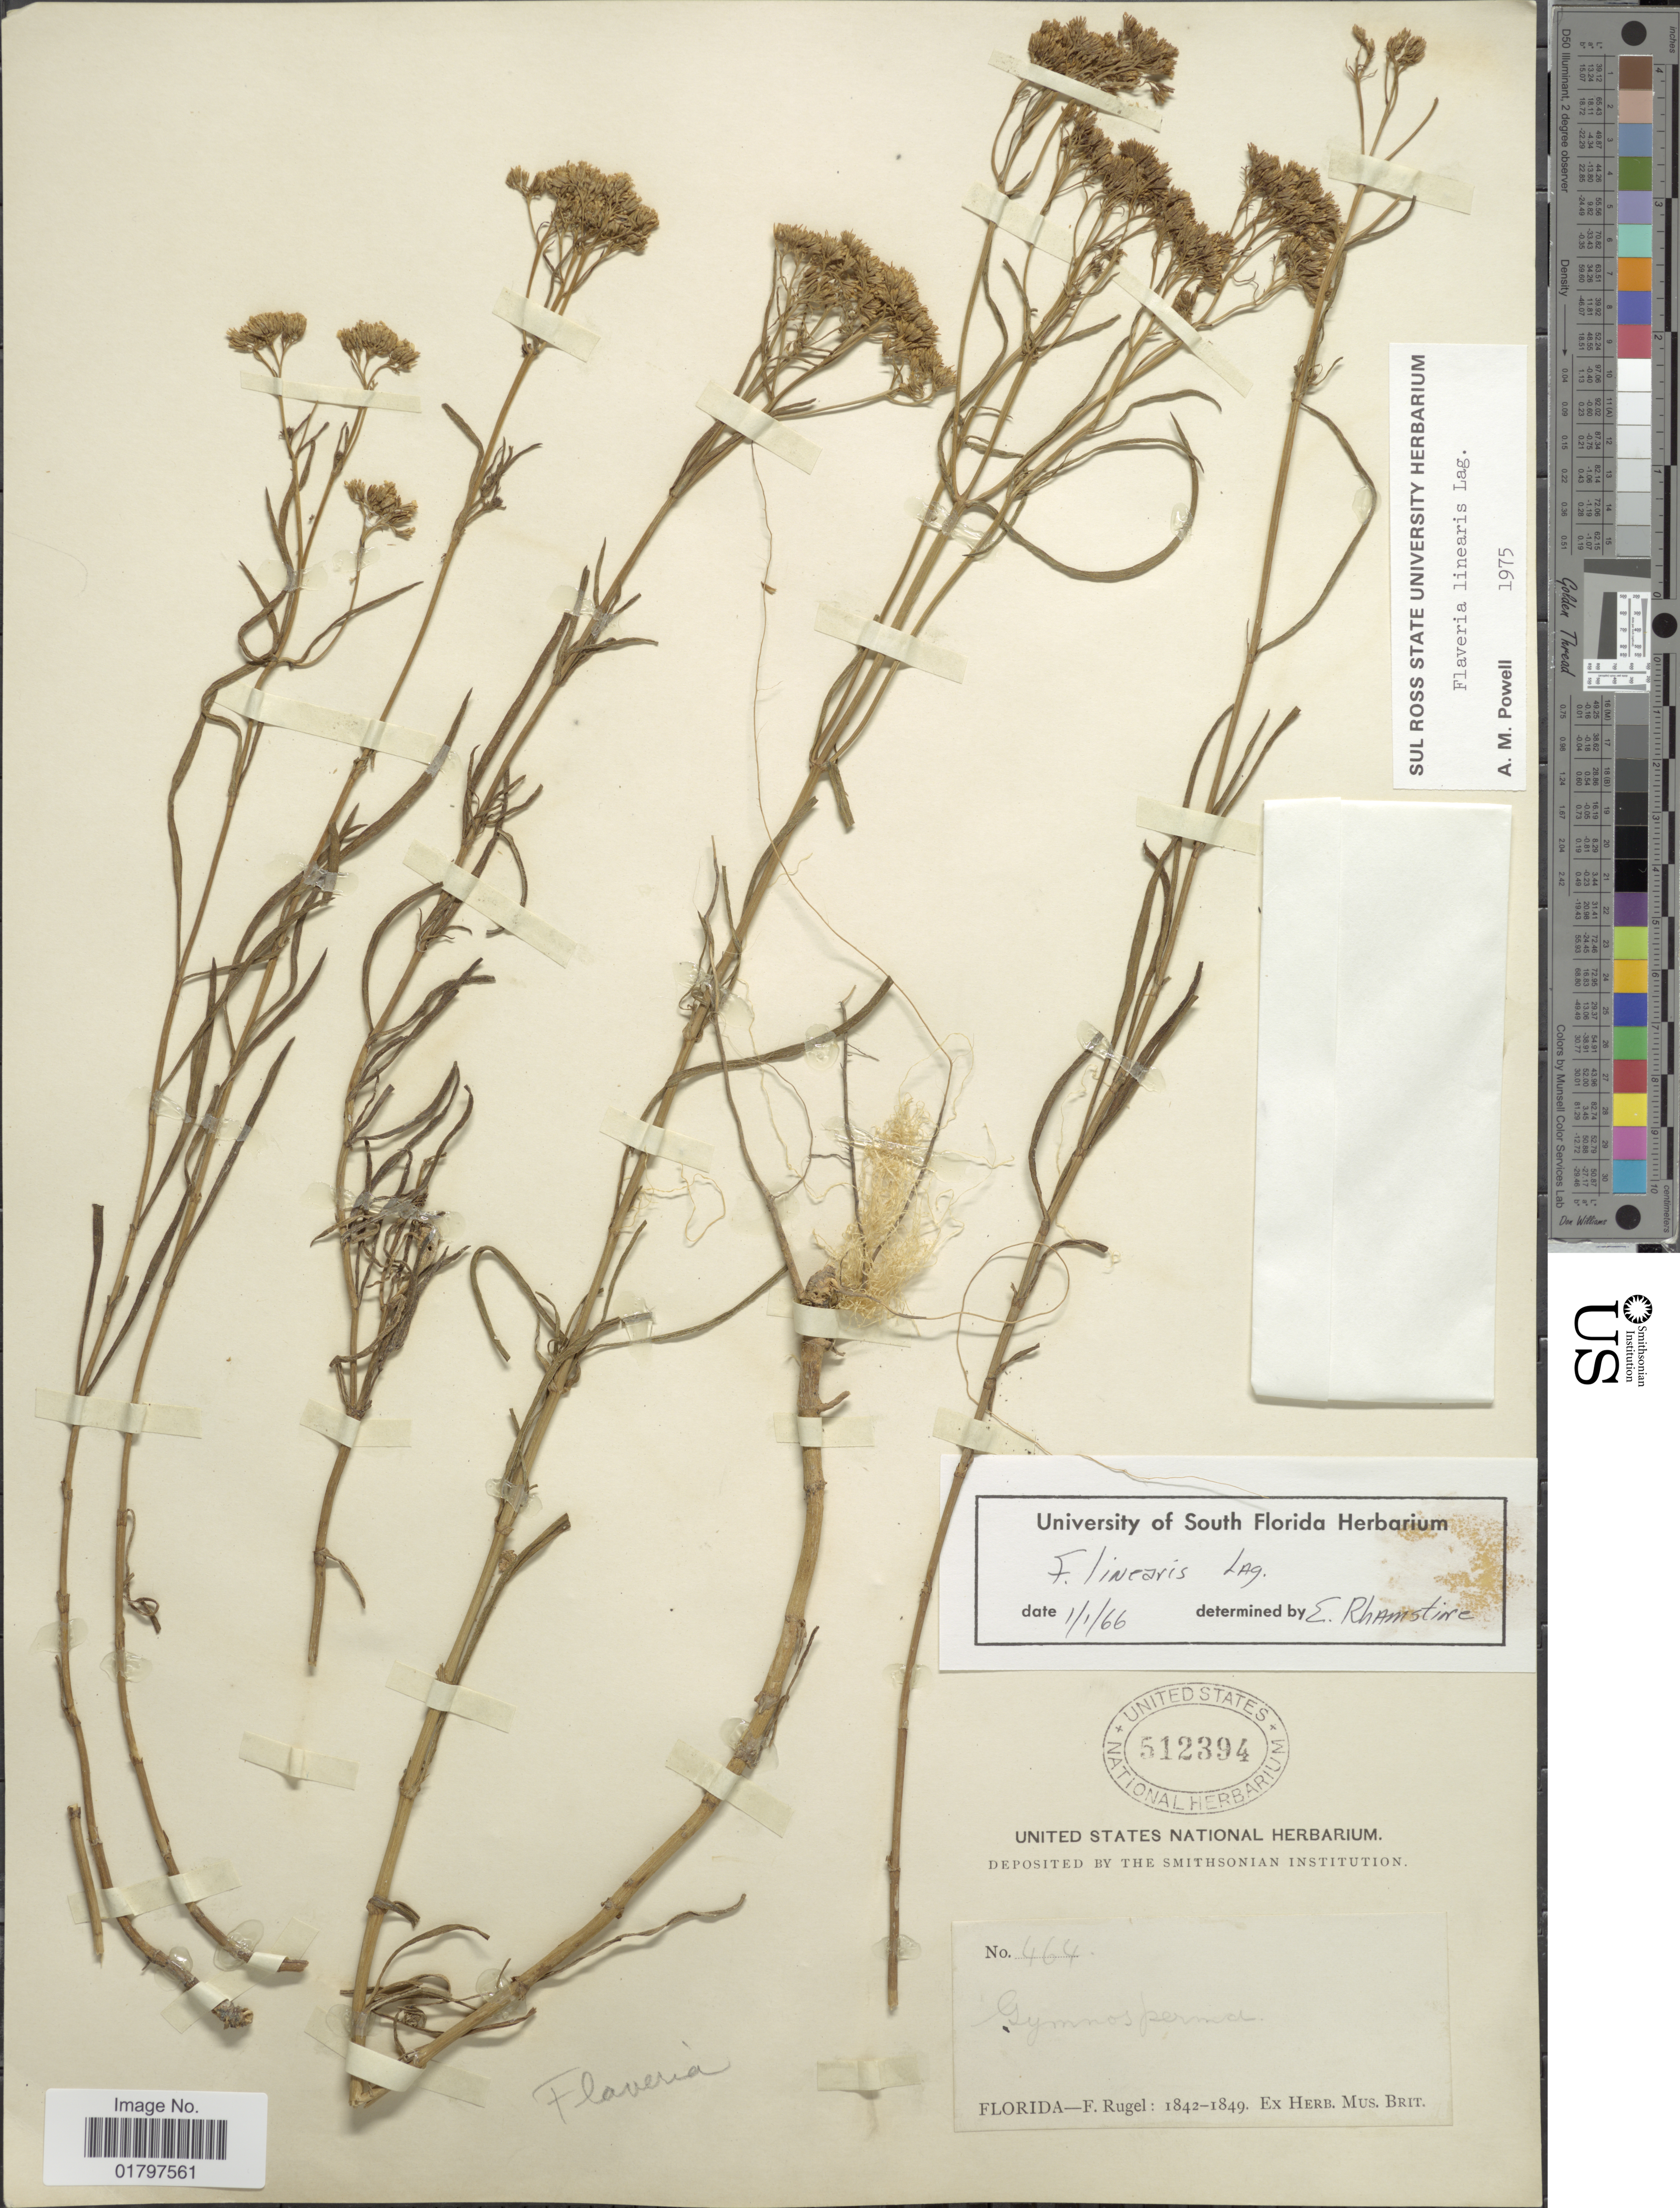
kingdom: Plantae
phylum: Tracheophyta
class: Magnoliopsida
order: Asterales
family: Asteraceae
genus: Flaveria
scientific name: Flaveria linearis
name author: Lag.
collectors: F. Rugel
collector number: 464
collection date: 1842/1849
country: United States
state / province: Florida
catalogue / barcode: US 512394